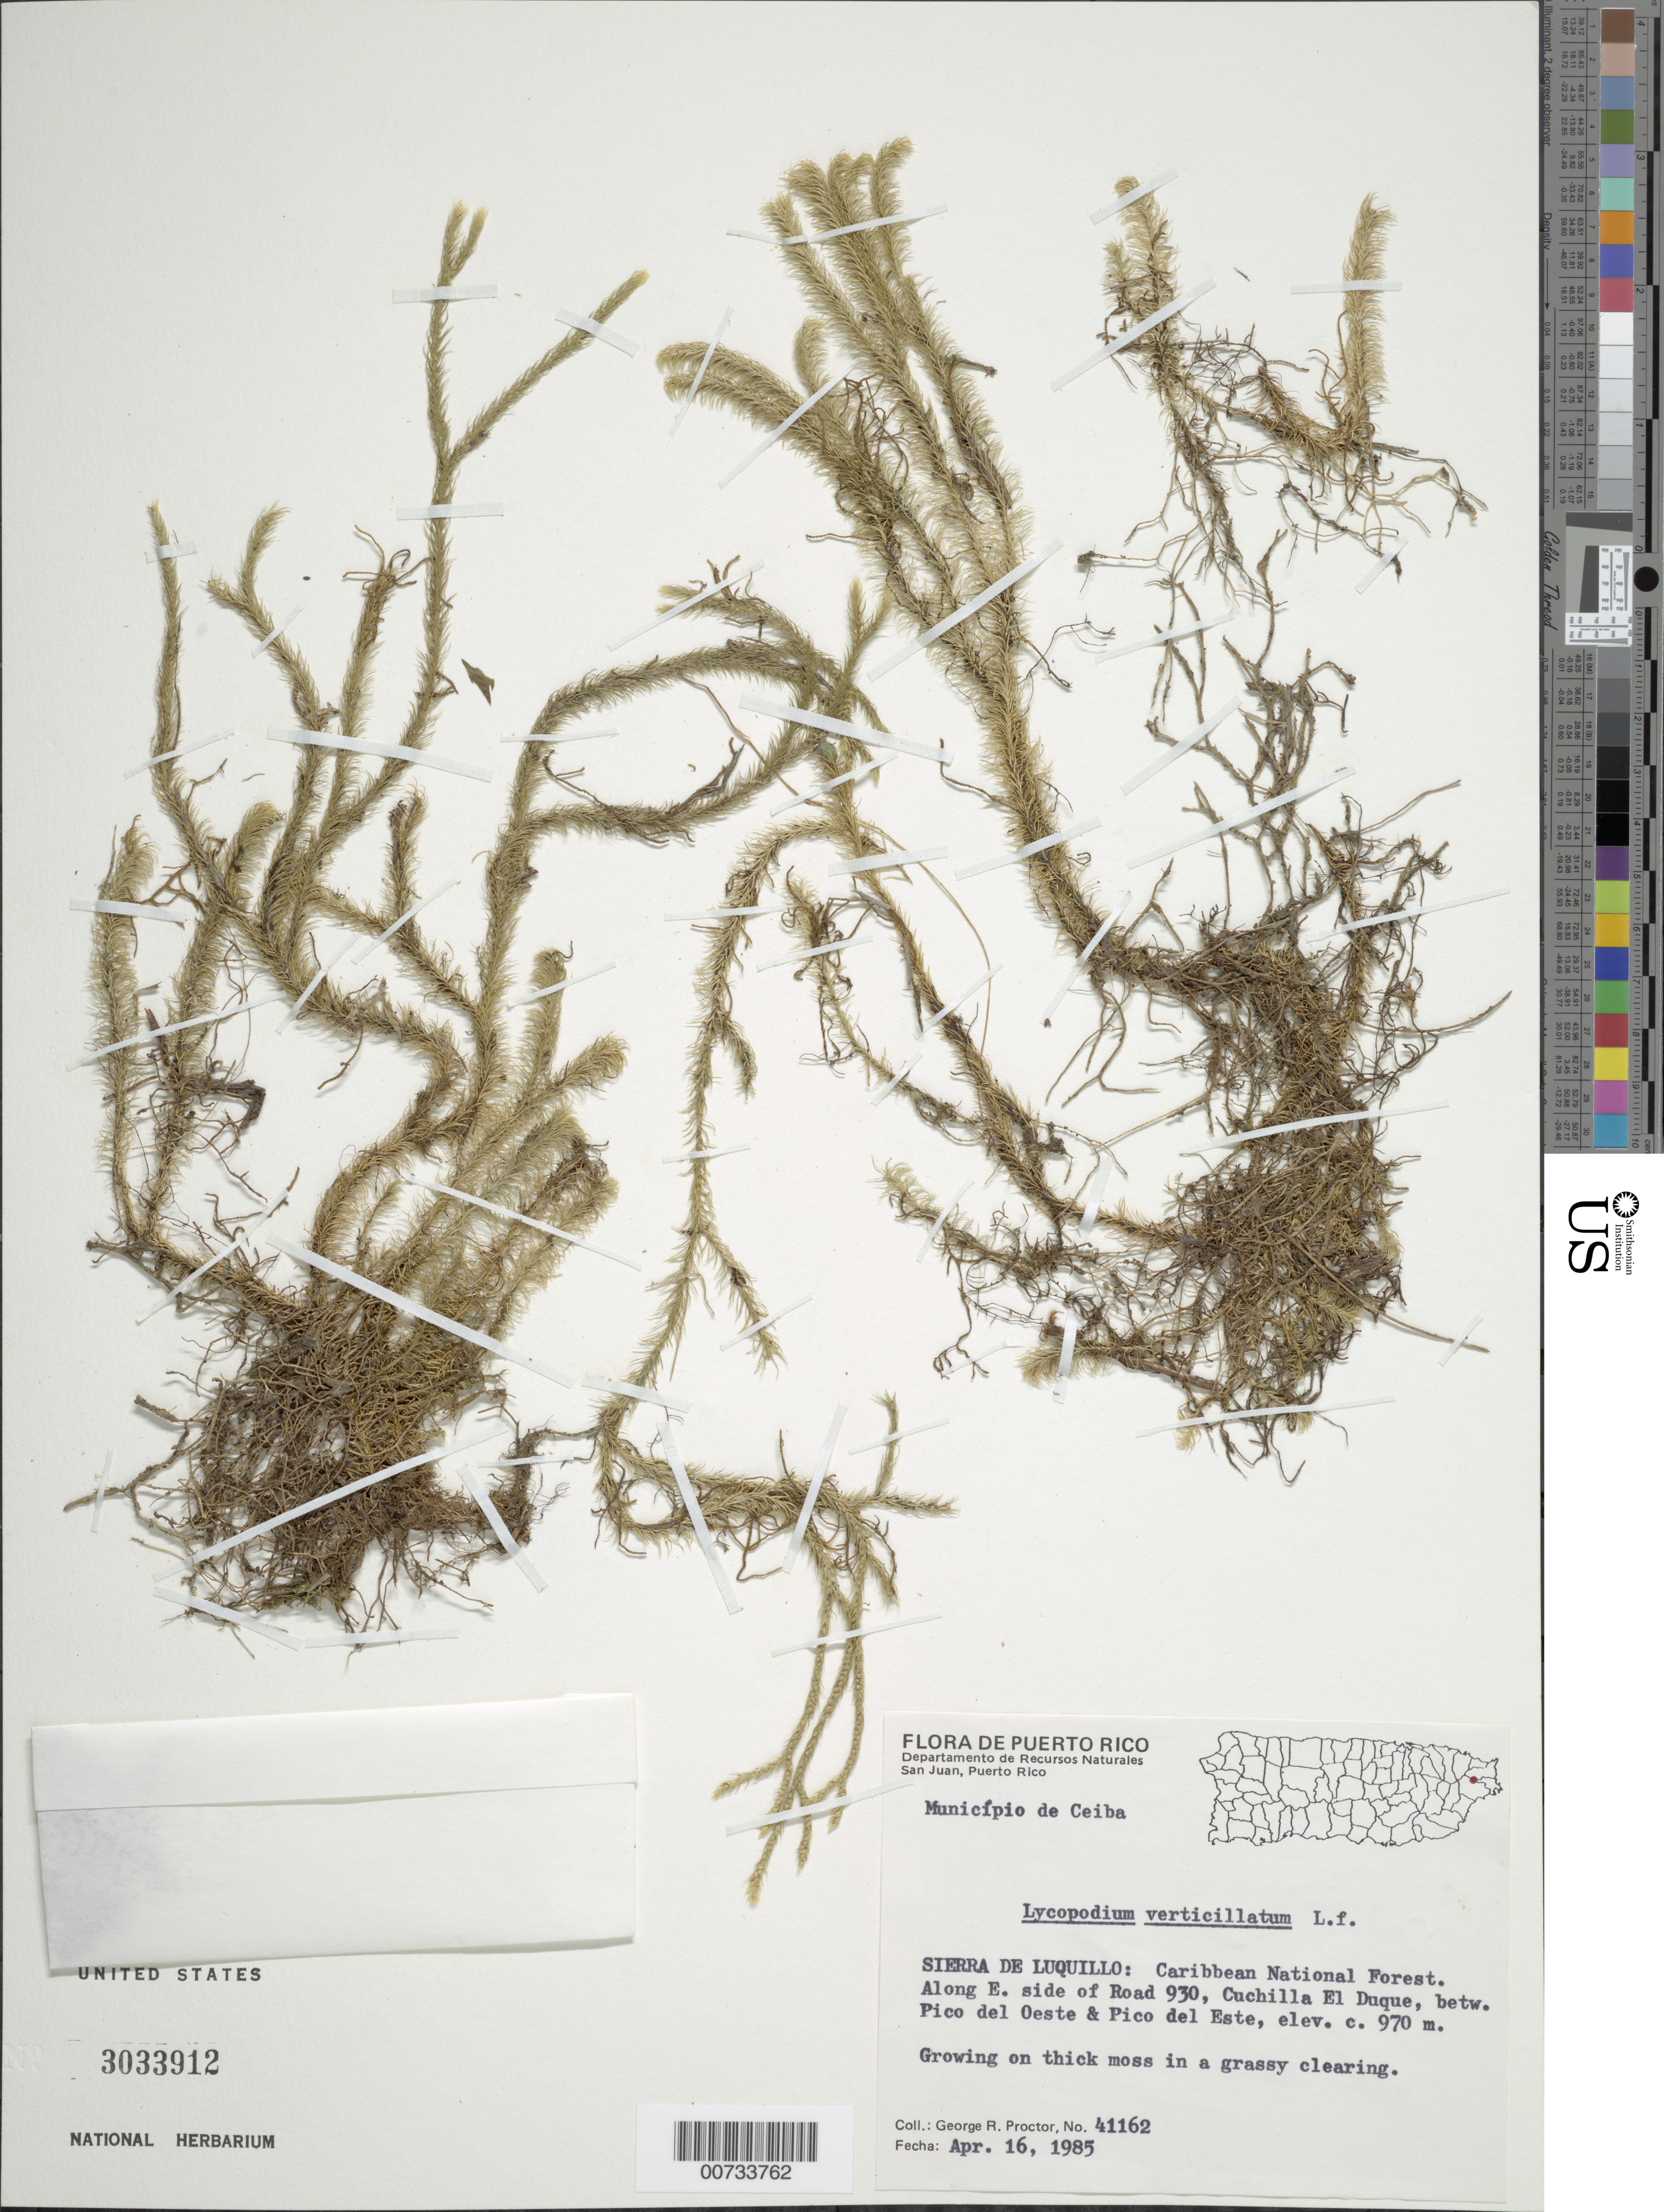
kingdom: Plantae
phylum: Tracheophyta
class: Lycopodiopsida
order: Lycopodiales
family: Lycopodiaceae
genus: Phlegmariurus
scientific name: Phlegmariurus filiformis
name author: (Sw.) W.H. Wagner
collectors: G. R. Proctor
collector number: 41162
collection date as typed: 16 Apr 1985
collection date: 1985-04-16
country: Puerto Rico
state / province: Ceiba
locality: Mun. Ceiba, Sierra de Luquillo: Carib. Natl. Forest, along E side of Road 930, Cuchilla El Duque, btw Pico del Oeste & Pico del Este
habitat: Growing on thick moss in a grassy clearing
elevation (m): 970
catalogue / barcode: US 3033912